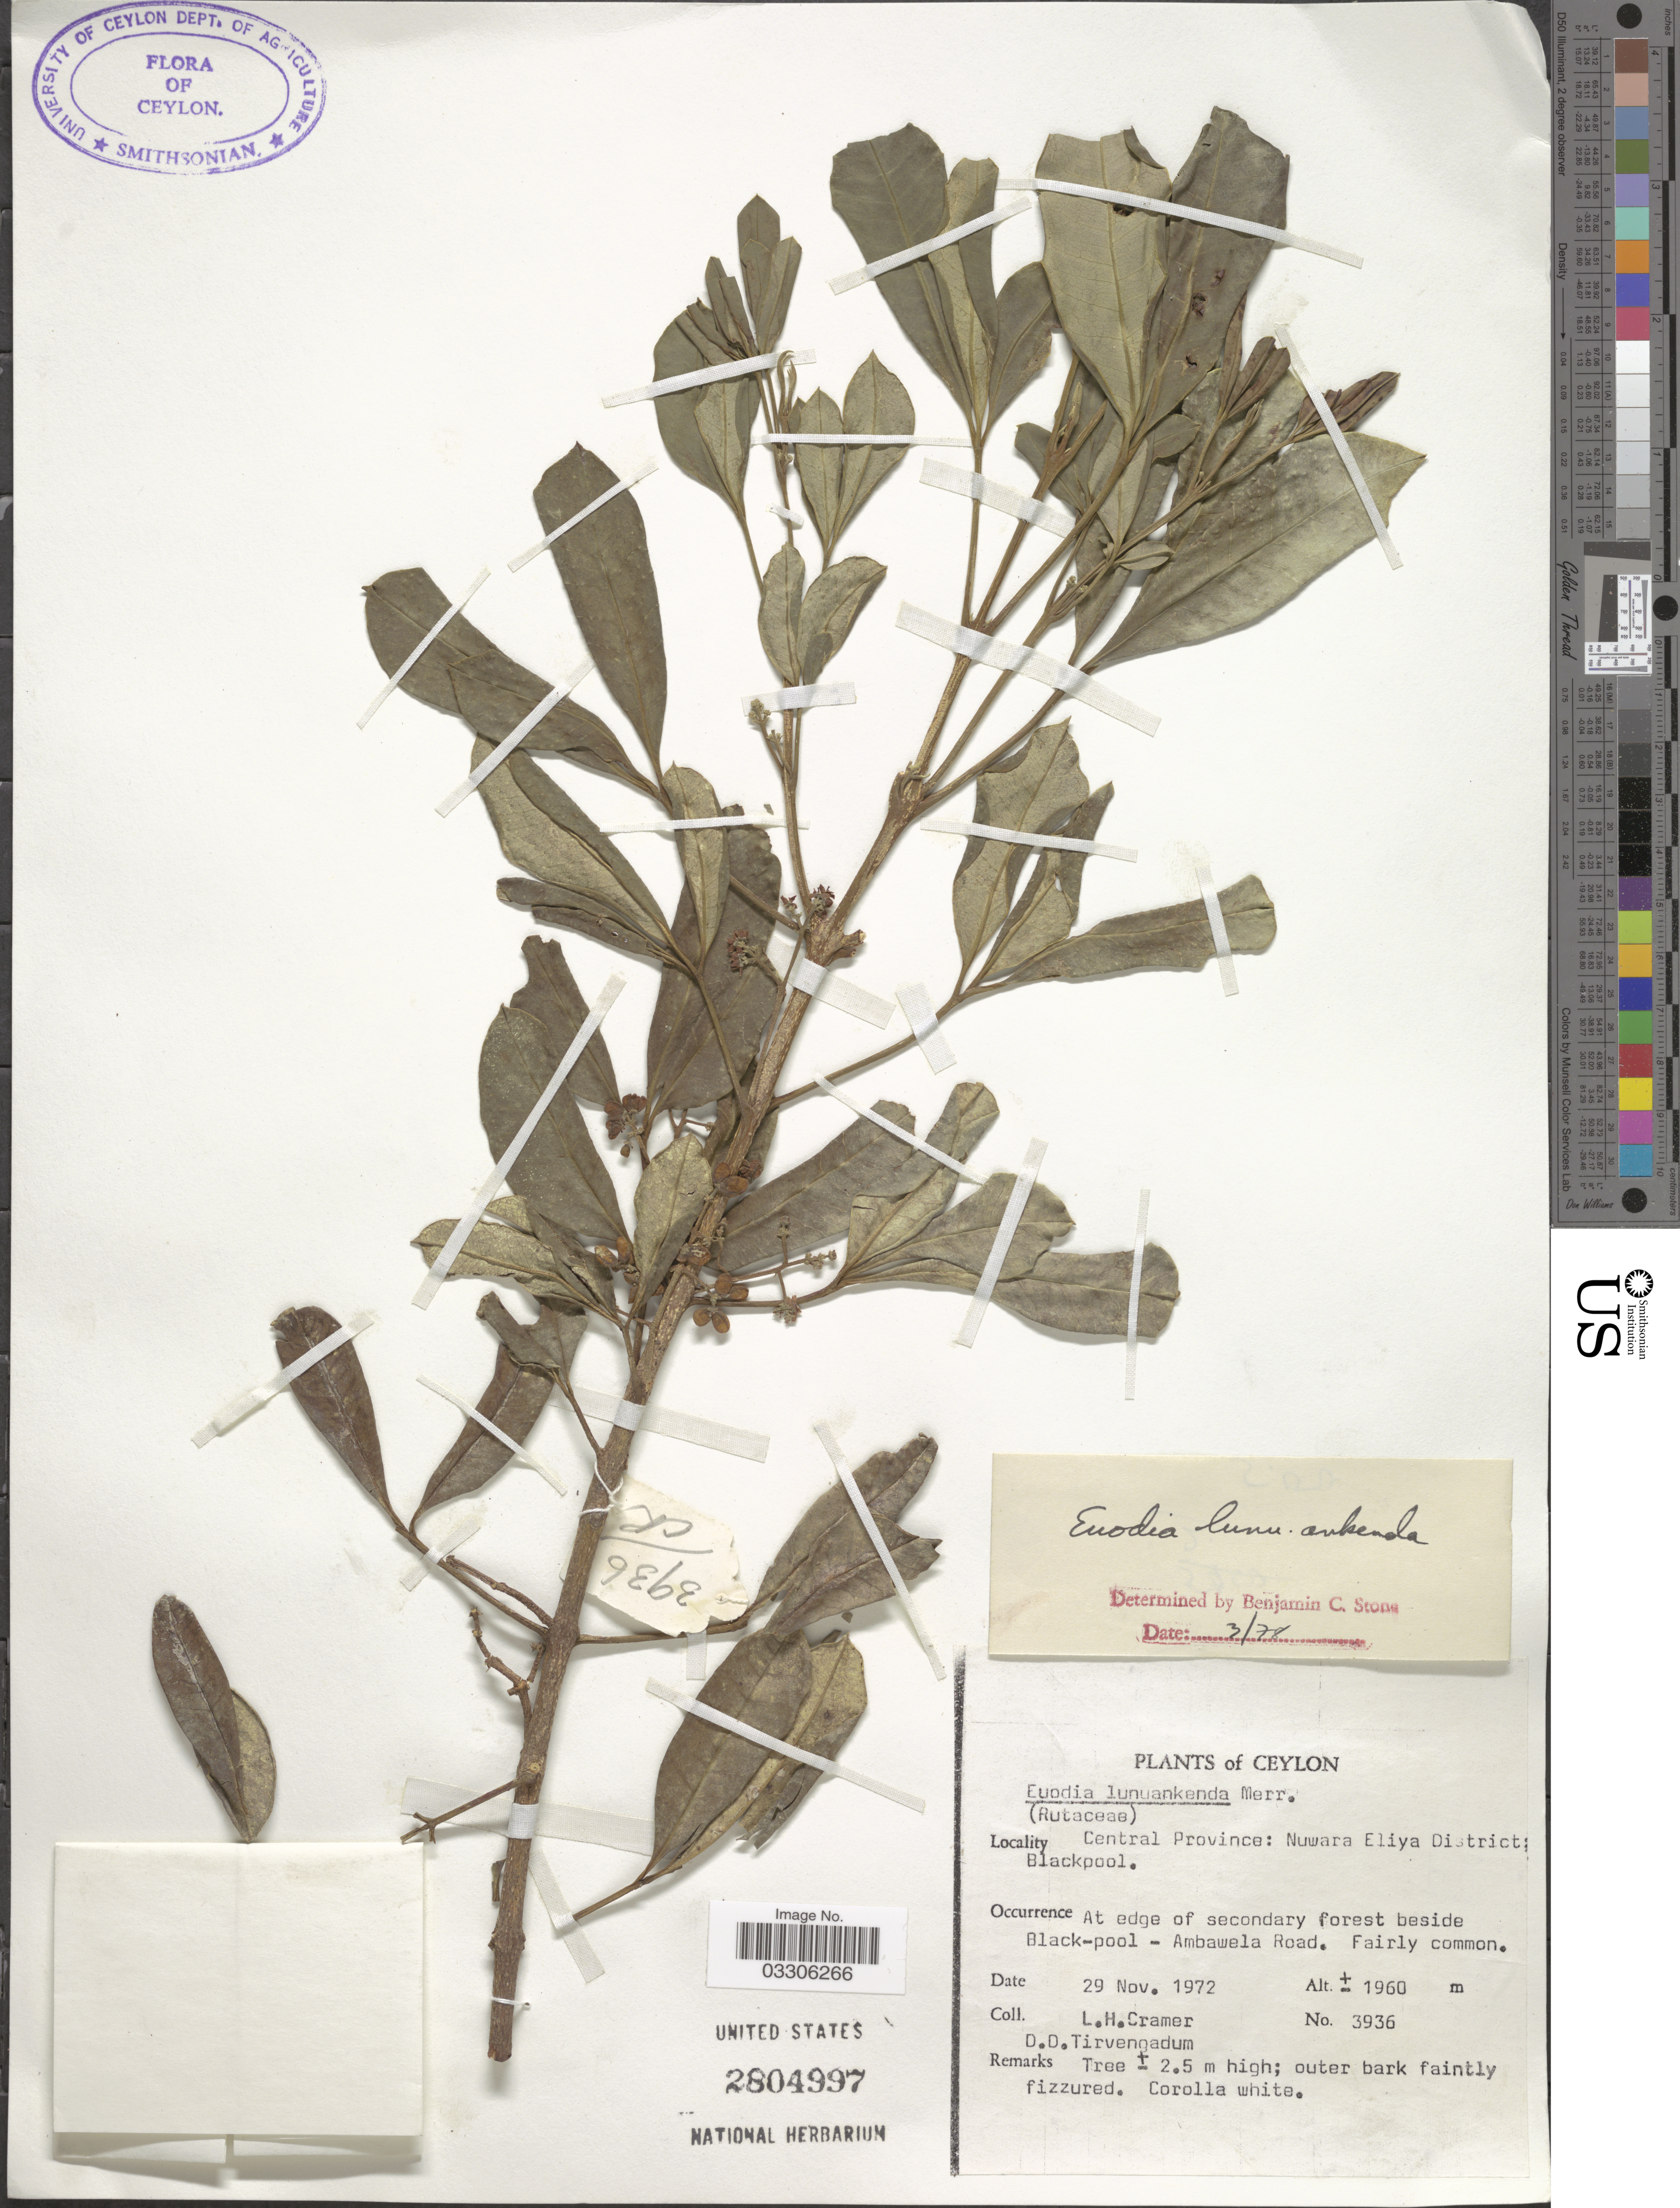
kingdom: Plantae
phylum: Tracheophyta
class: Magnoliopsida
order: Sapindales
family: Rutaceae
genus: Melicope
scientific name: Melicope lunu-ankenda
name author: (Gaertn.) T.G. Hartley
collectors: L. H. Cramer & D. Tirvengadum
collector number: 3936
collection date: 1972-11-29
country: Sri Lanka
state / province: Central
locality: Ceylon. Nuwara Eliya District; Blackpool. At edge of secondary forest beside Black-pool-Ambawela Road.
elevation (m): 1960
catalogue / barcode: US 2804997